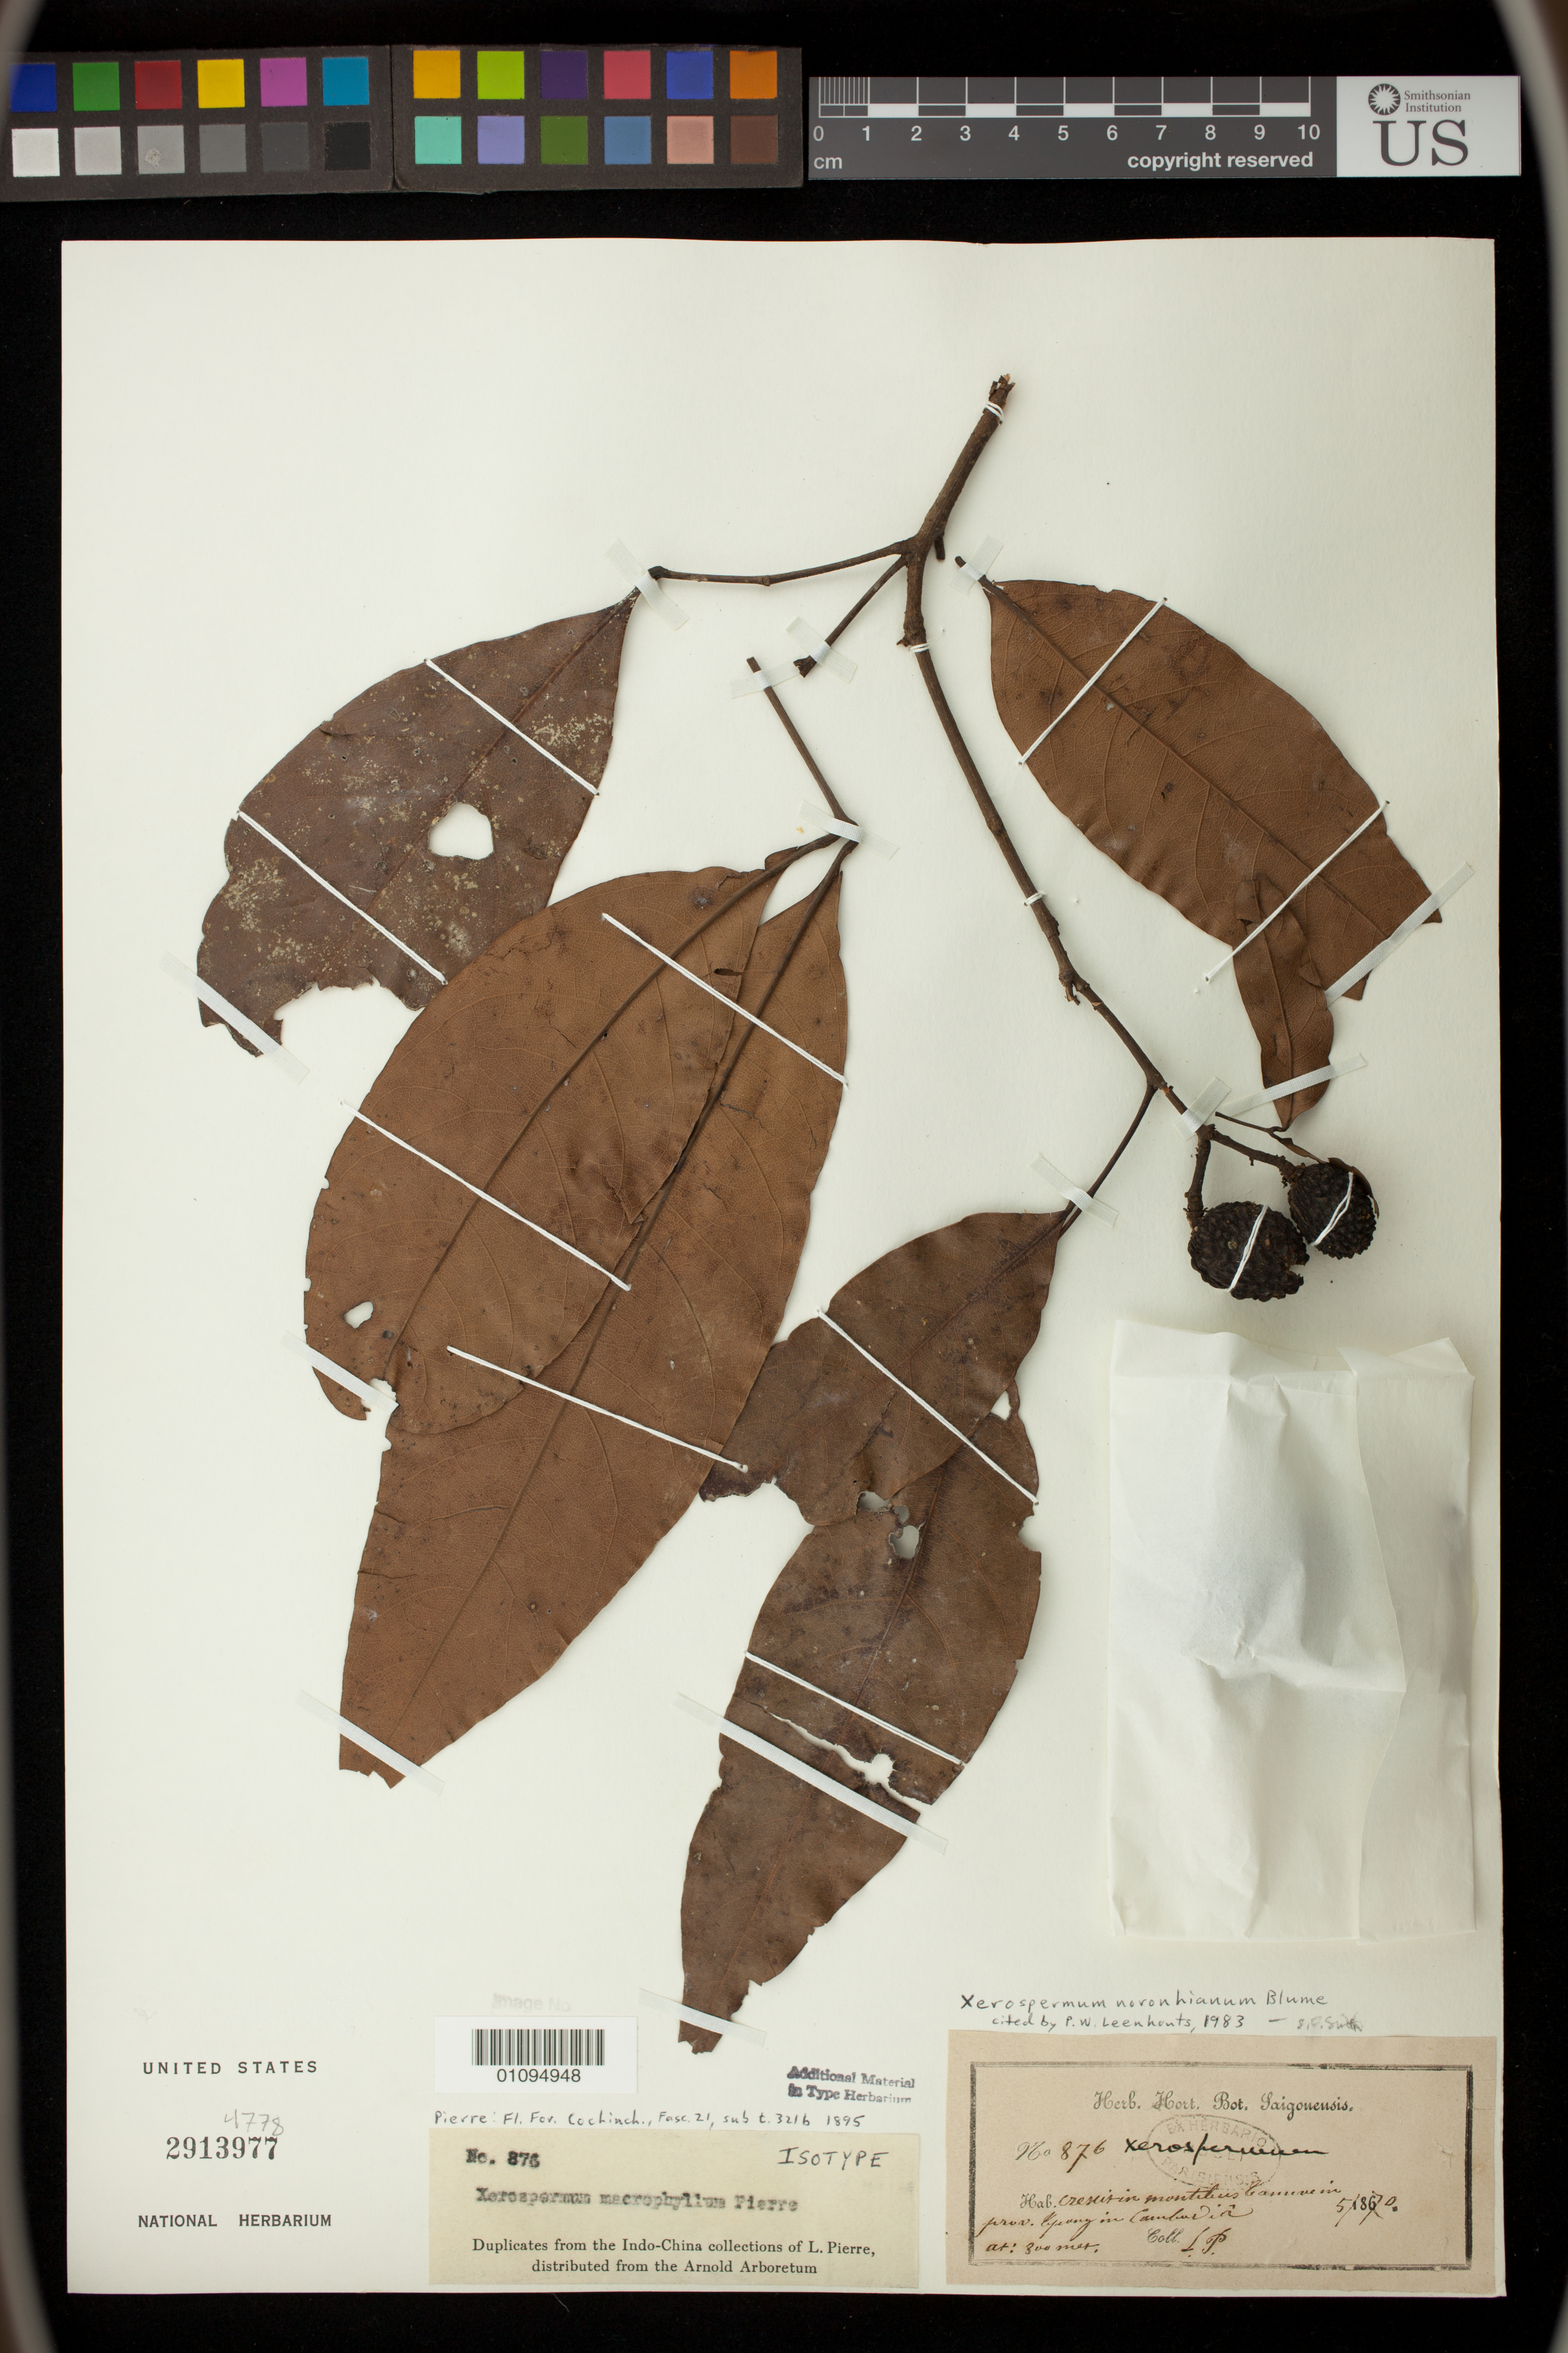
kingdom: Plantae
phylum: Tracheophyta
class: Magnoliopsida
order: Sapindales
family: Sapindaceae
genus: Xerospermum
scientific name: Xerospermum macrophyllum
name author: Pierre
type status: Isotype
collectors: L. Pierre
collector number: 876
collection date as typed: May 1870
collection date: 1870-05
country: Cambodia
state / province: Thepong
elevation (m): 800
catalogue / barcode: US 2913977